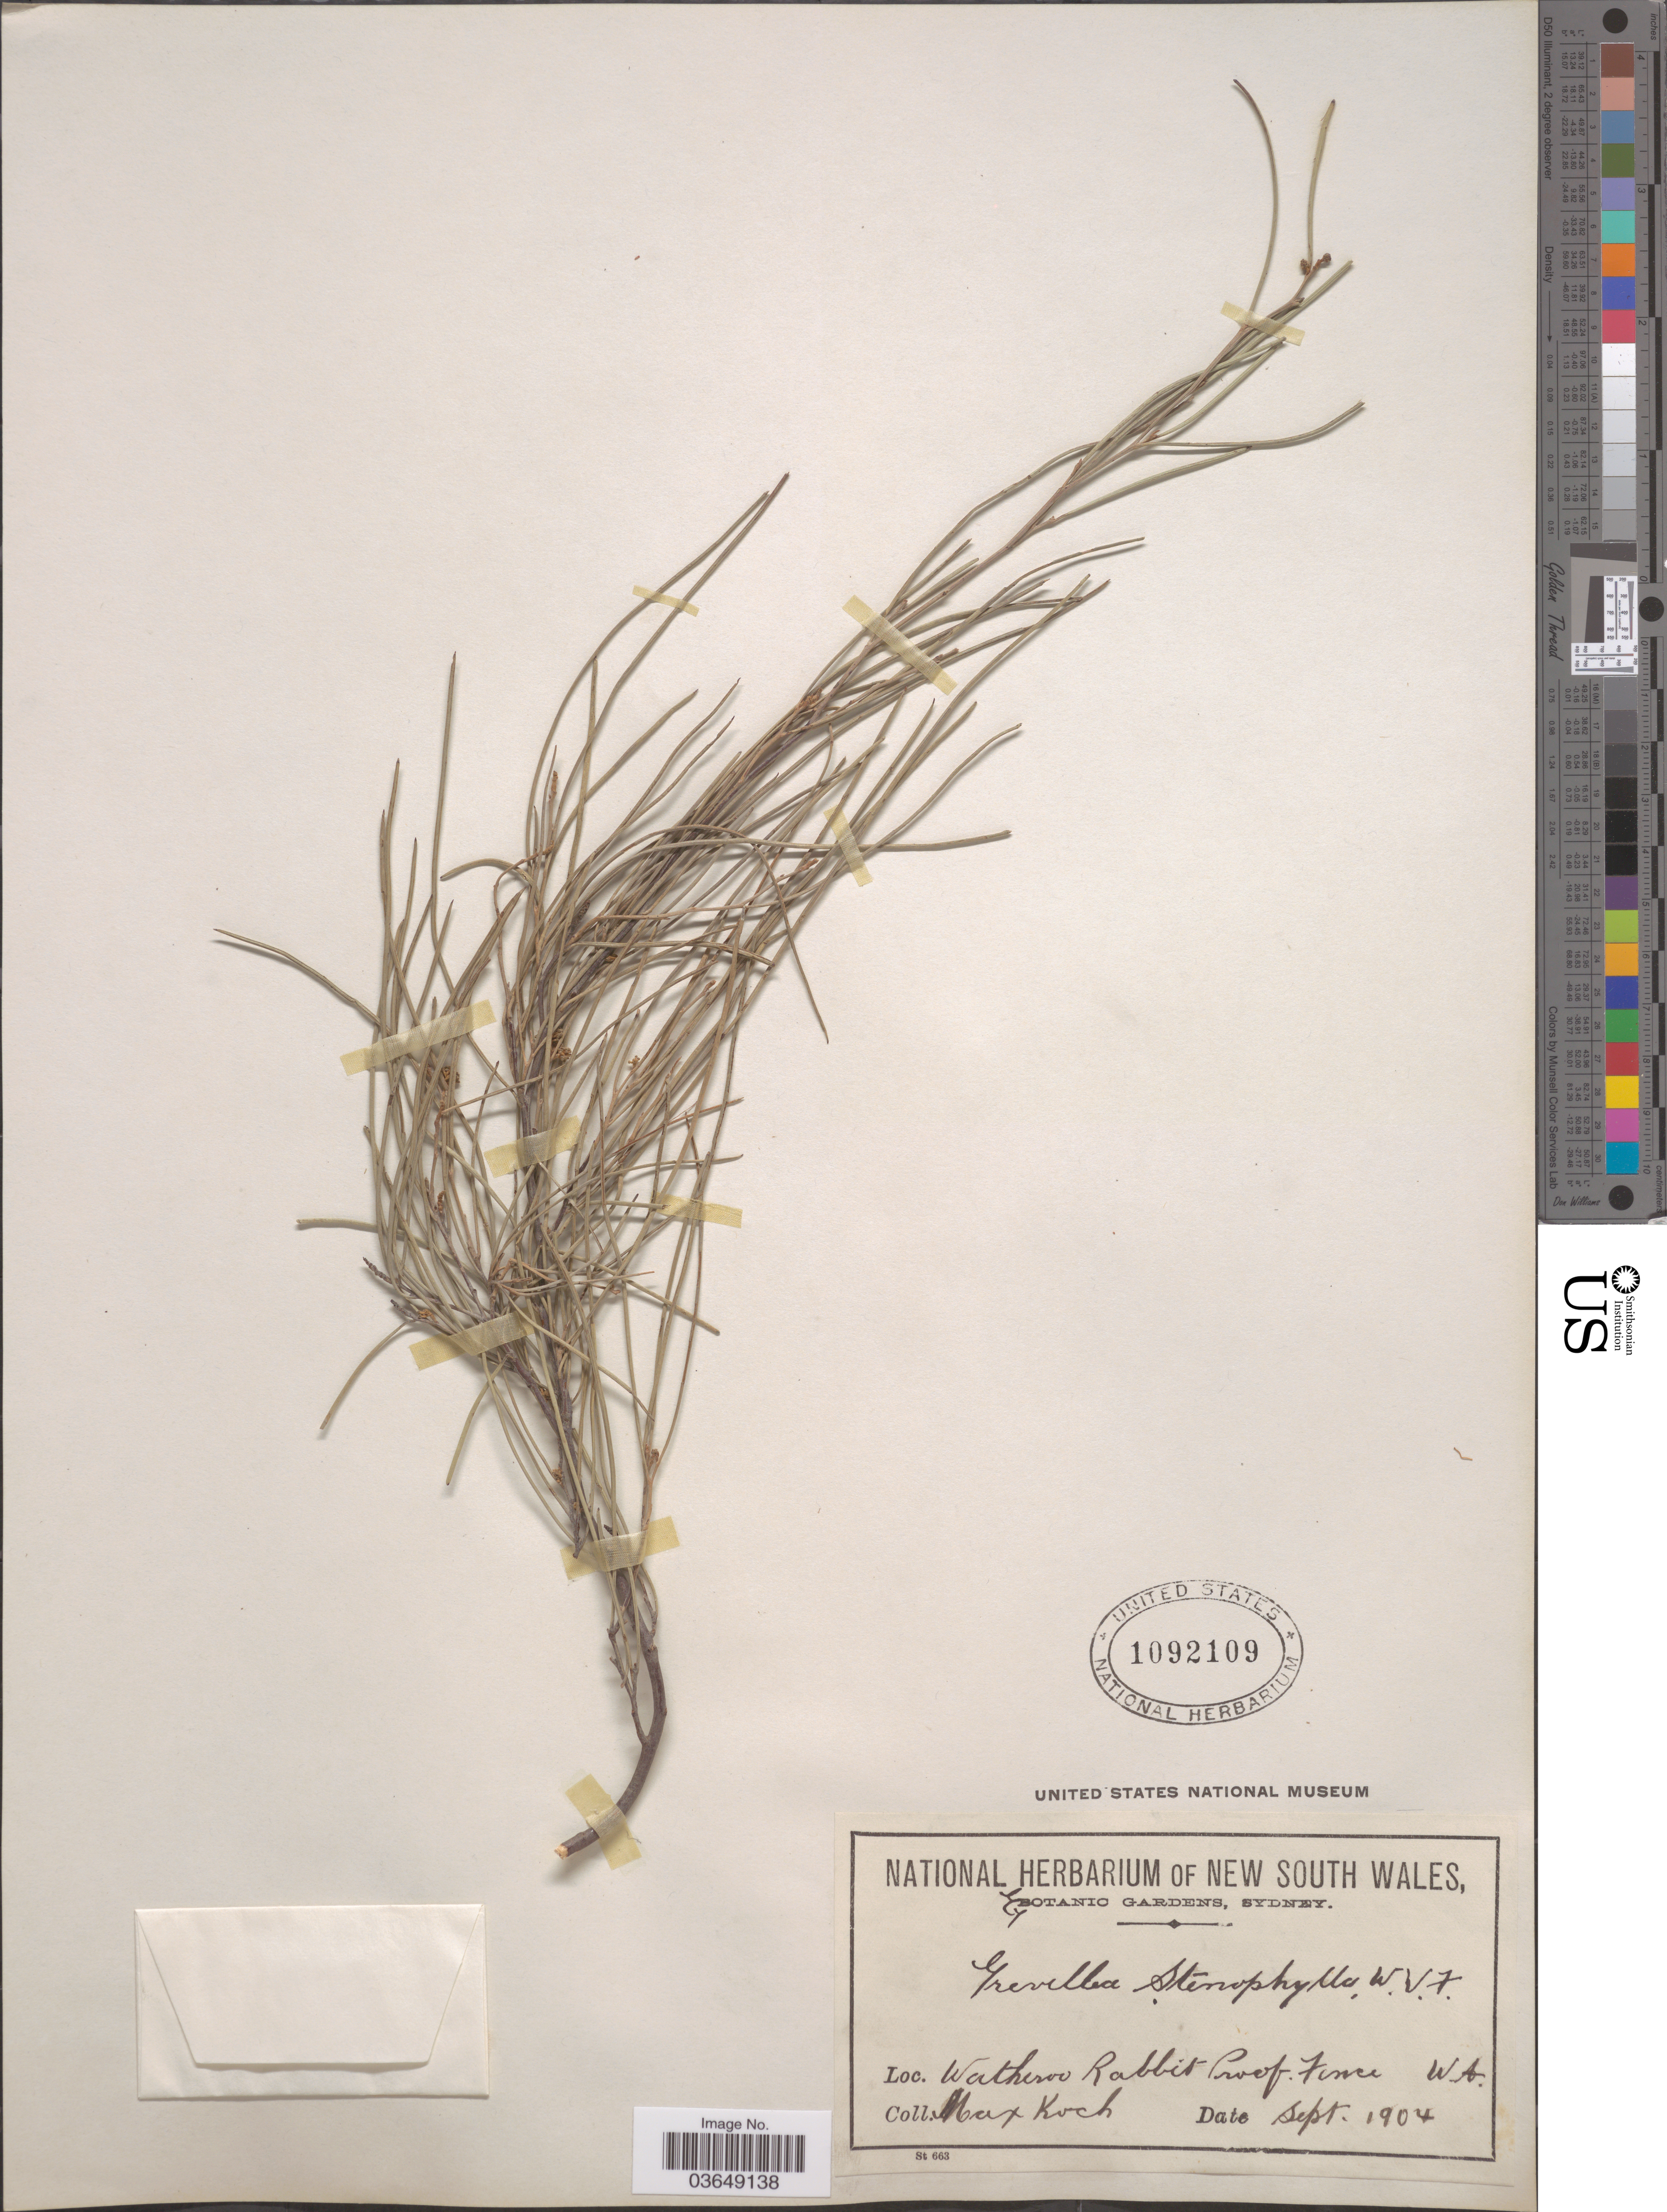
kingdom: Plantae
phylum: Tracheophyta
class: Magnoliopsida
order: Proteales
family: Proteaceae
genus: Grevillea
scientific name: Grevillea stenophylla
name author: W. Fitzg.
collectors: M. Koch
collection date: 1904-09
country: Australia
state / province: Western Australia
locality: Watheroo Rabbit Proof. Fence.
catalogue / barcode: US 1092109